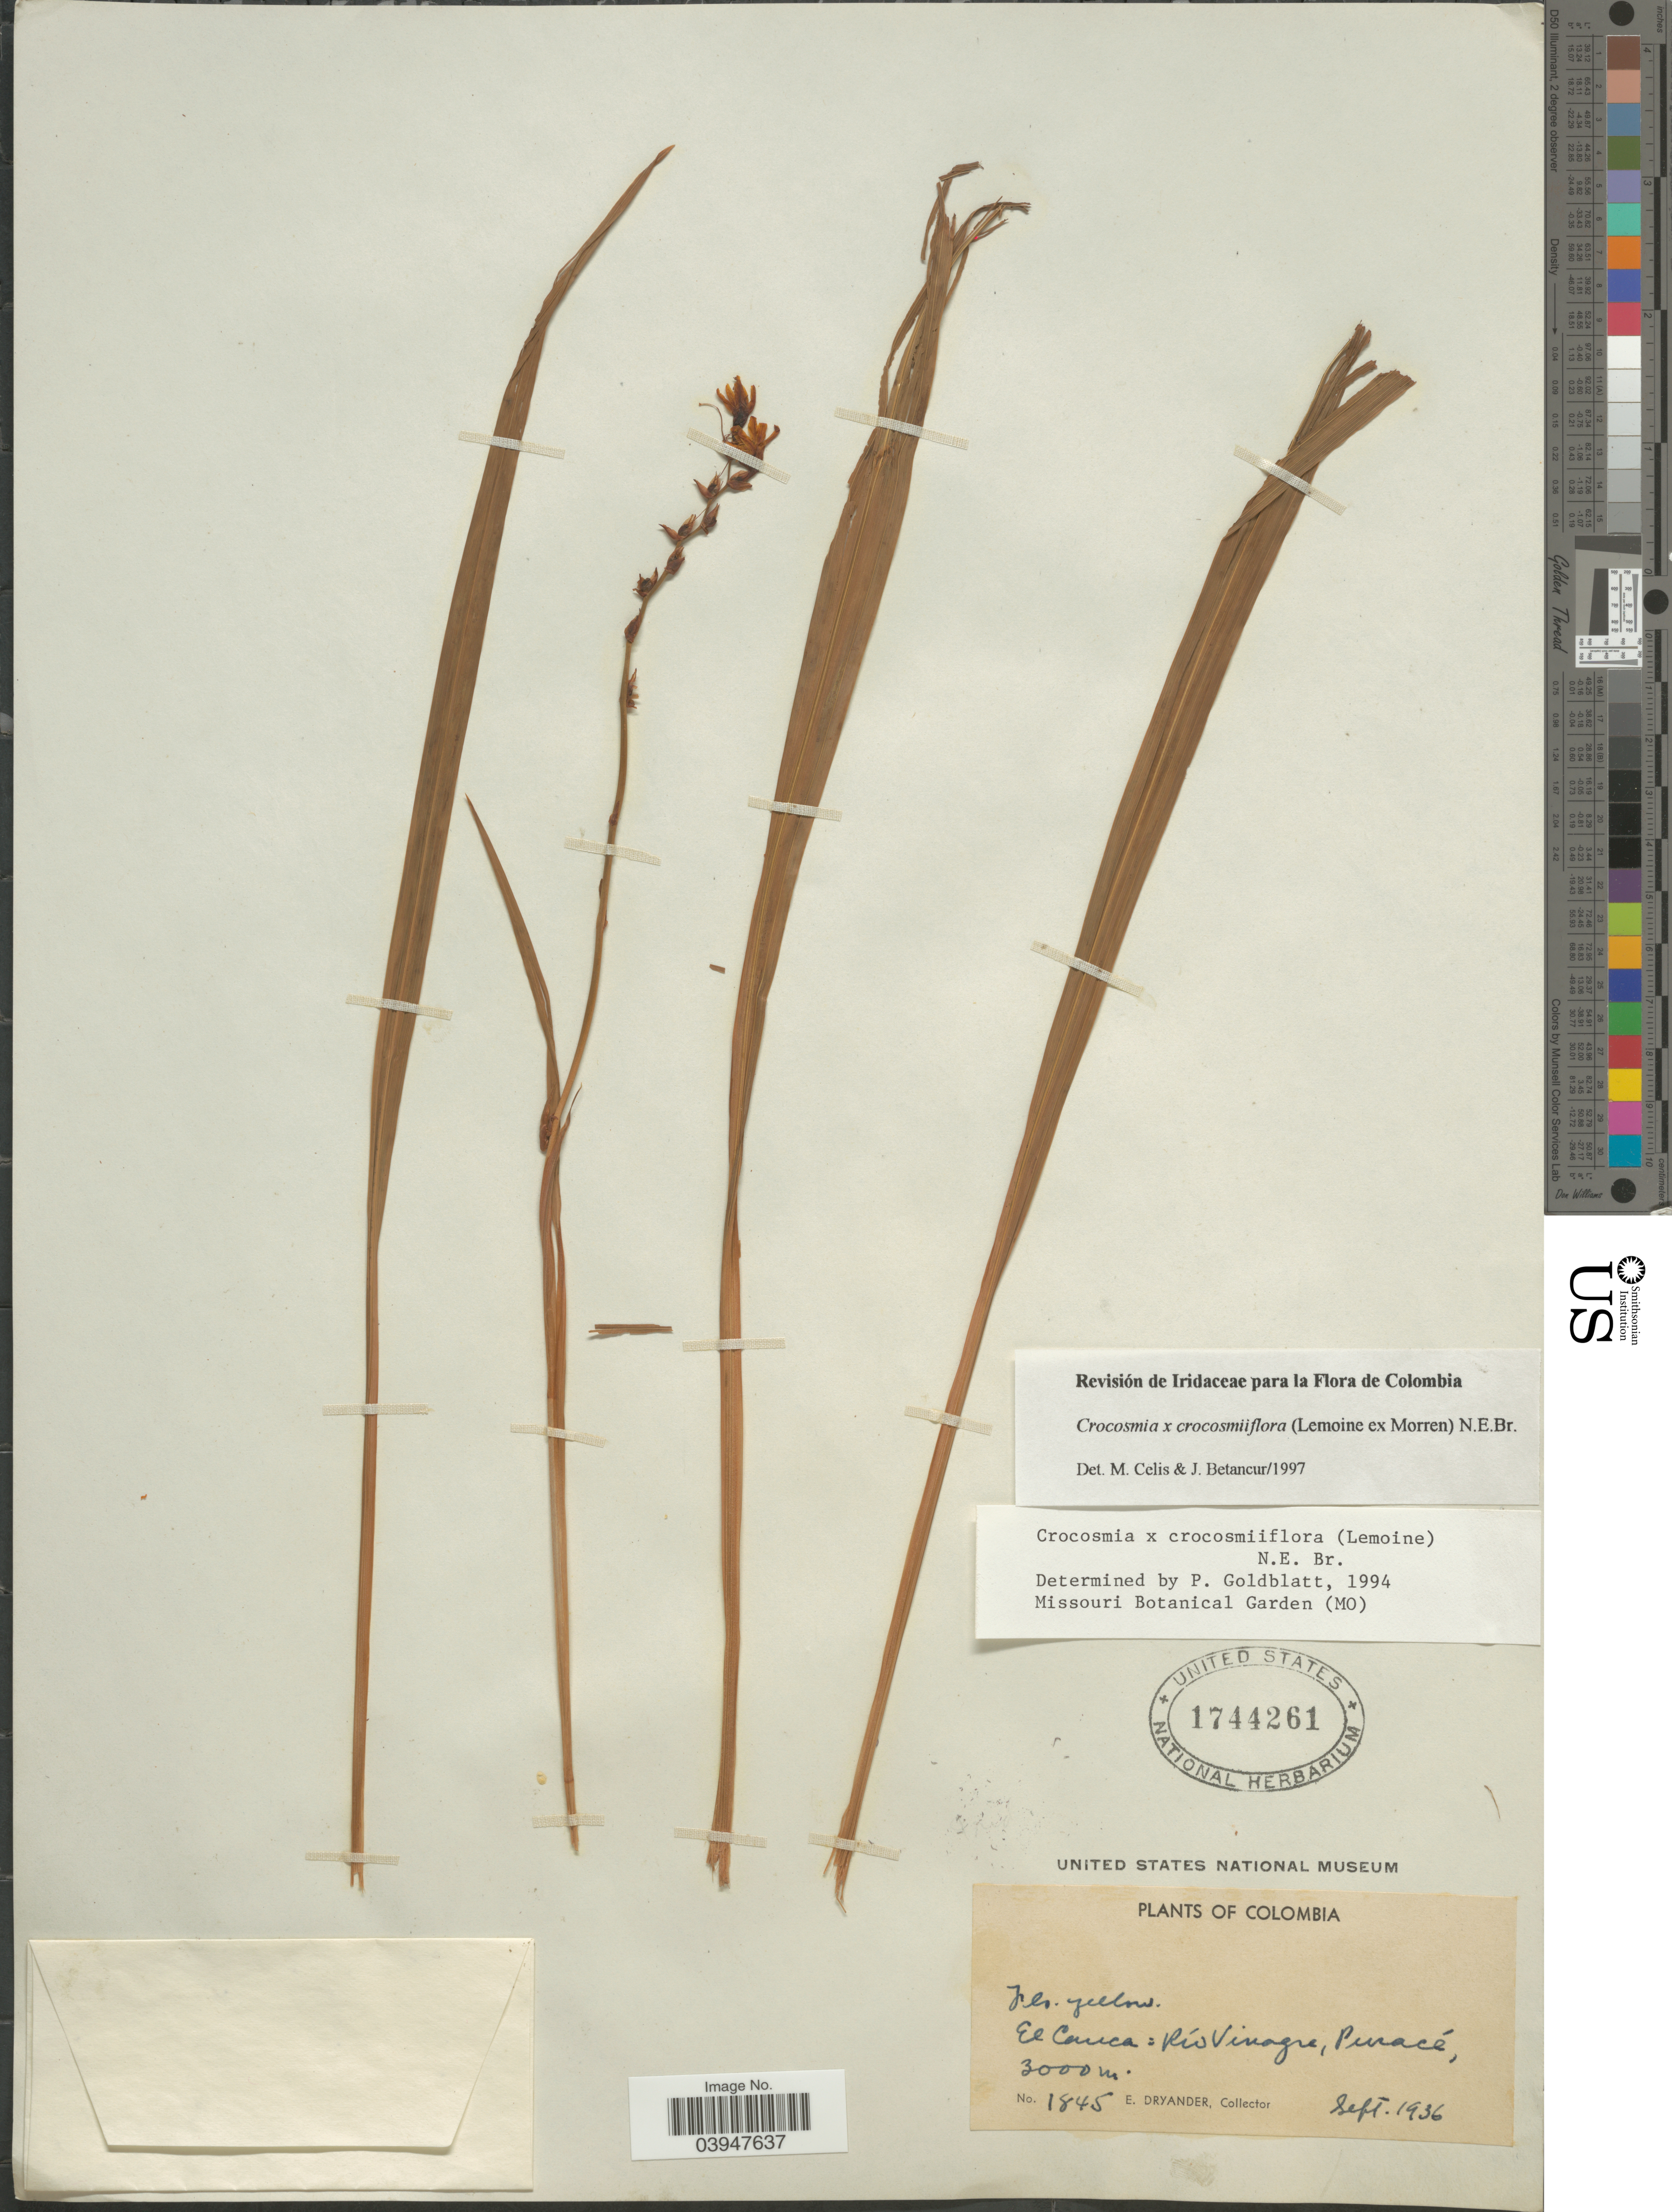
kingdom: Plantae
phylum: Tracheophyta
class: Liliopsida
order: Asparagales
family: Iridaceae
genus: Crocosmia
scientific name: Crocosmia x crocosmiiflora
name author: (Lemoine) N.E. Br.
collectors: E. Dryander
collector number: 1845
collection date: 1936-09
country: Colombia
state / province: Cauca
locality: El Cauca: Río Vinagre, Puracé.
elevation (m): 3000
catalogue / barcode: US 1744261